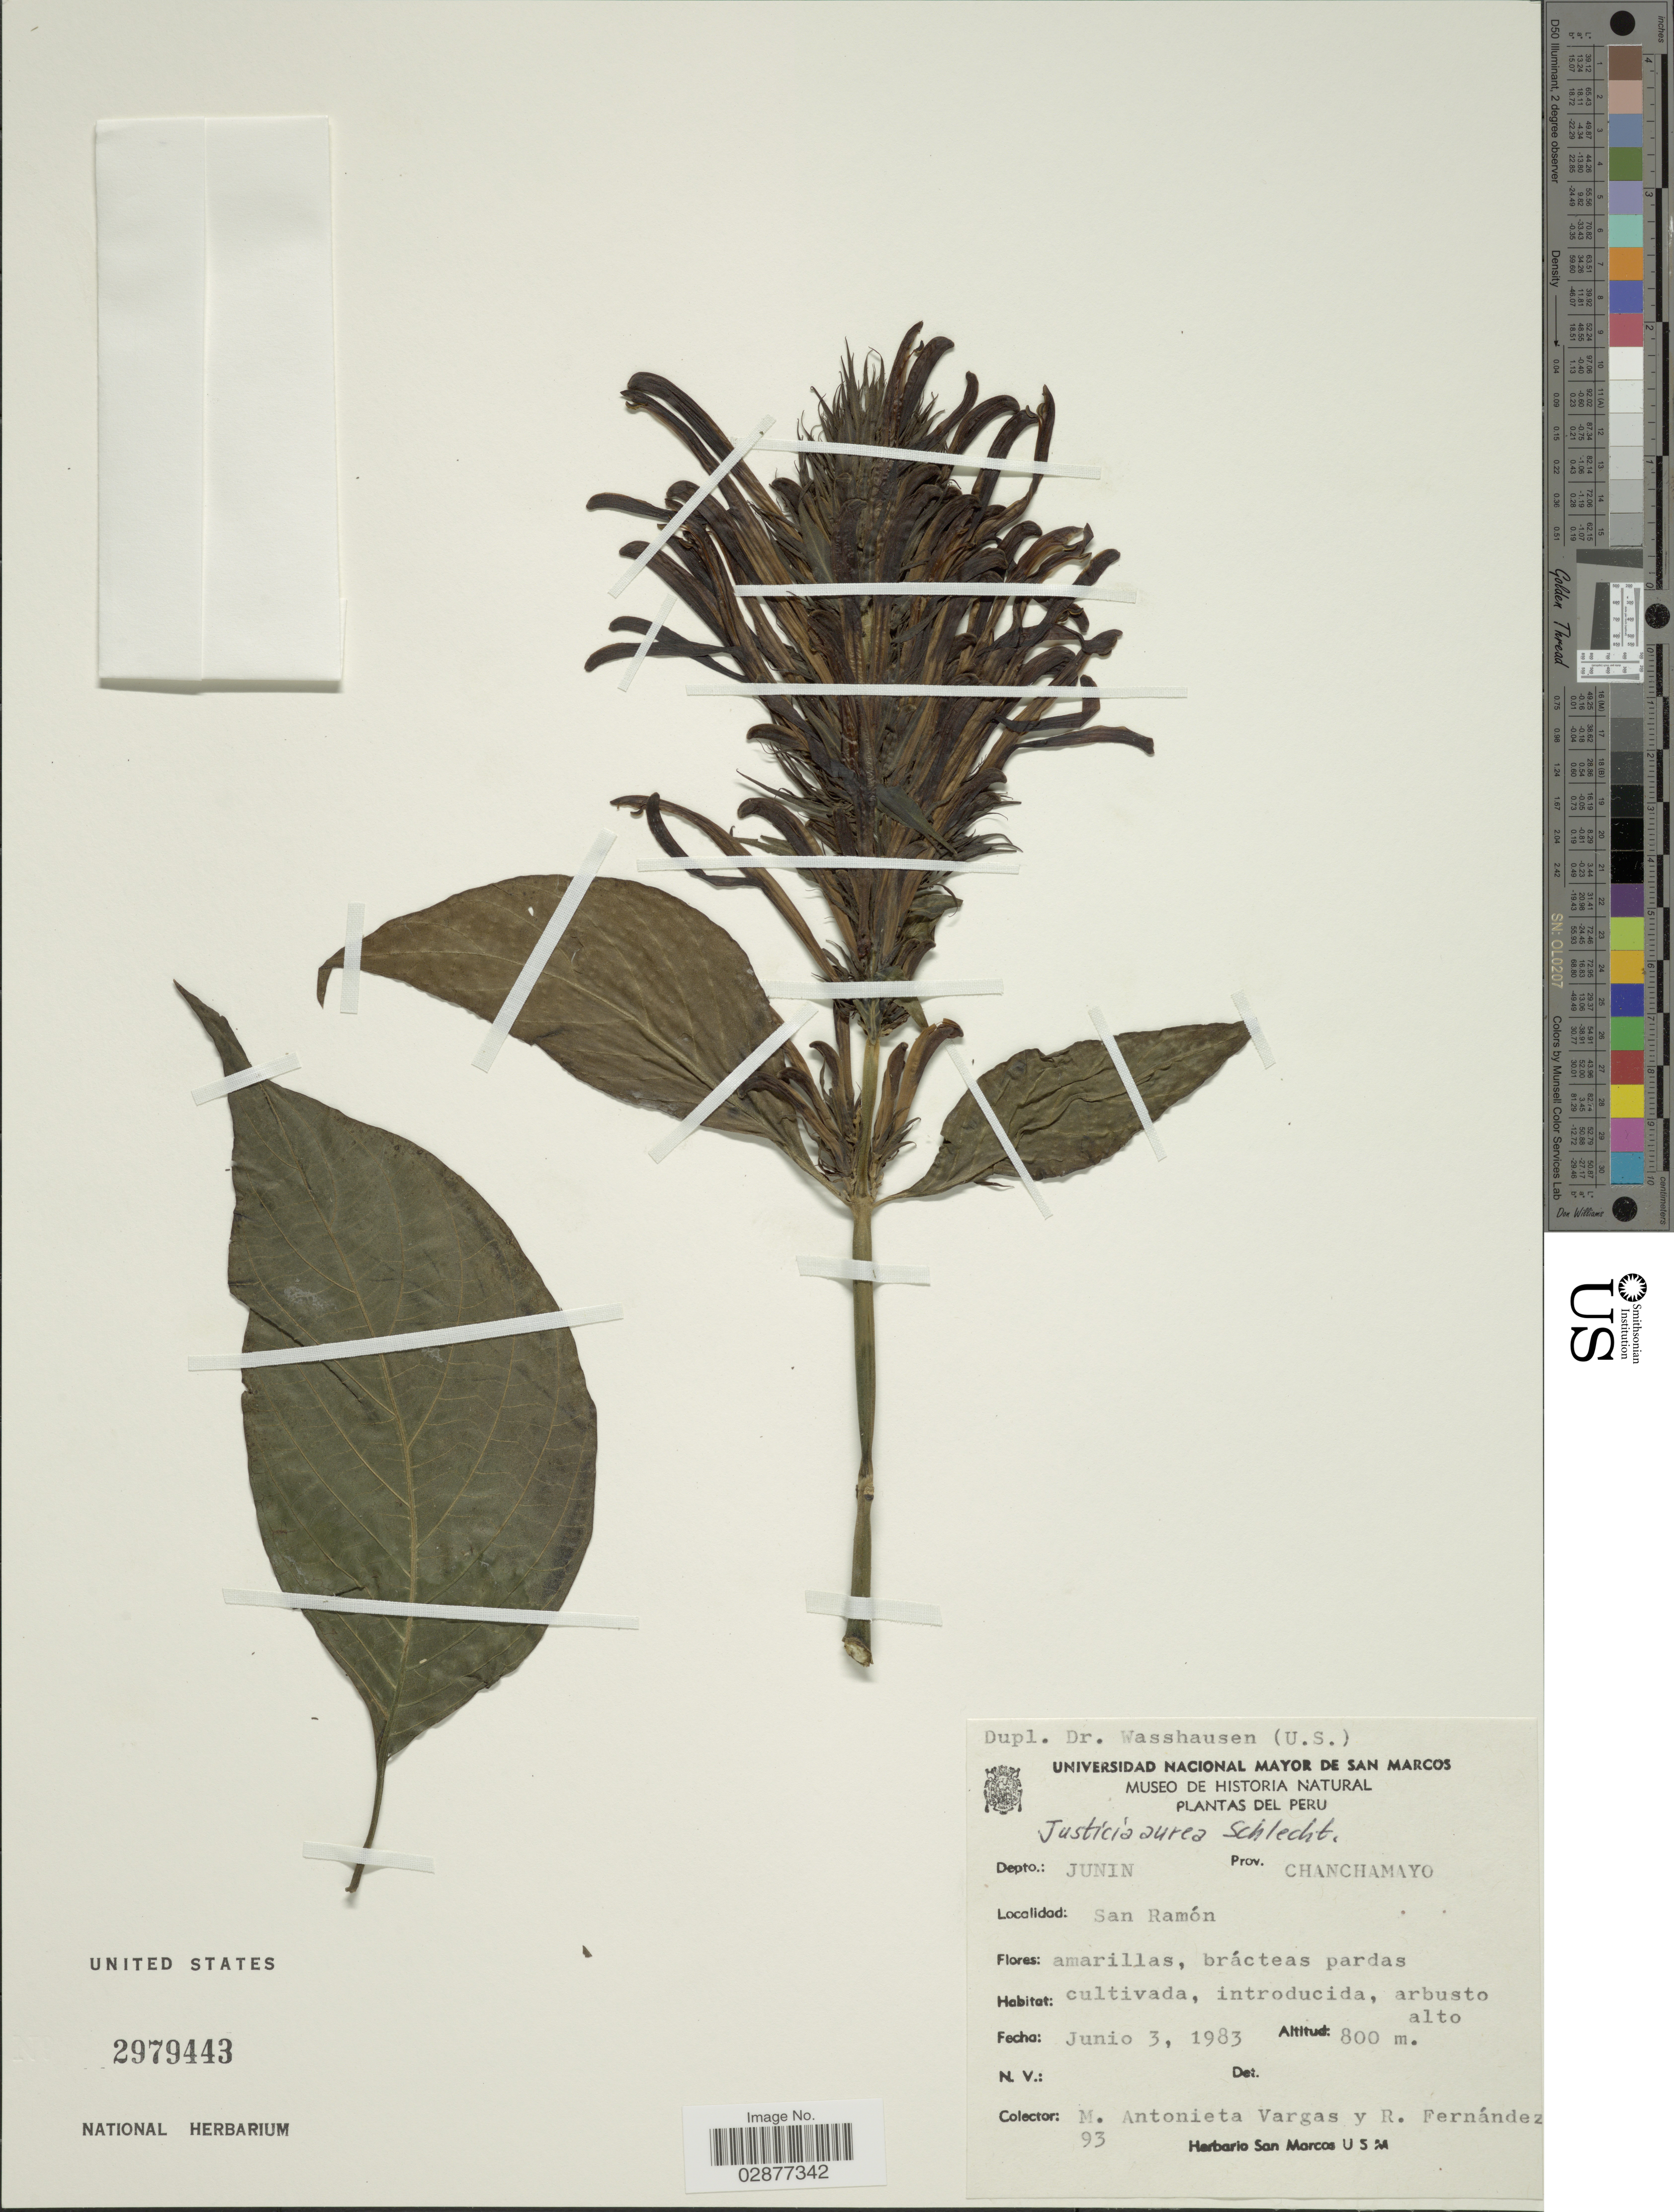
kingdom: Plantae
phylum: Tracheophyta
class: Magnoliopsida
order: Lamiales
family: Acanthaceae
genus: Justicia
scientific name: Justicia aurea f. erythrantha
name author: (Standl. & Steyerm.) D.N. Gibson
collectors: M. Vargas & R. Fernández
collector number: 93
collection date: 1983-06-03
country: Peru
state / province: Junín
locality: Depto.: Junin. Prov. Chanchamayo. San Ramón.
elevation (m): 800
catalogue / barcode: US 2979443